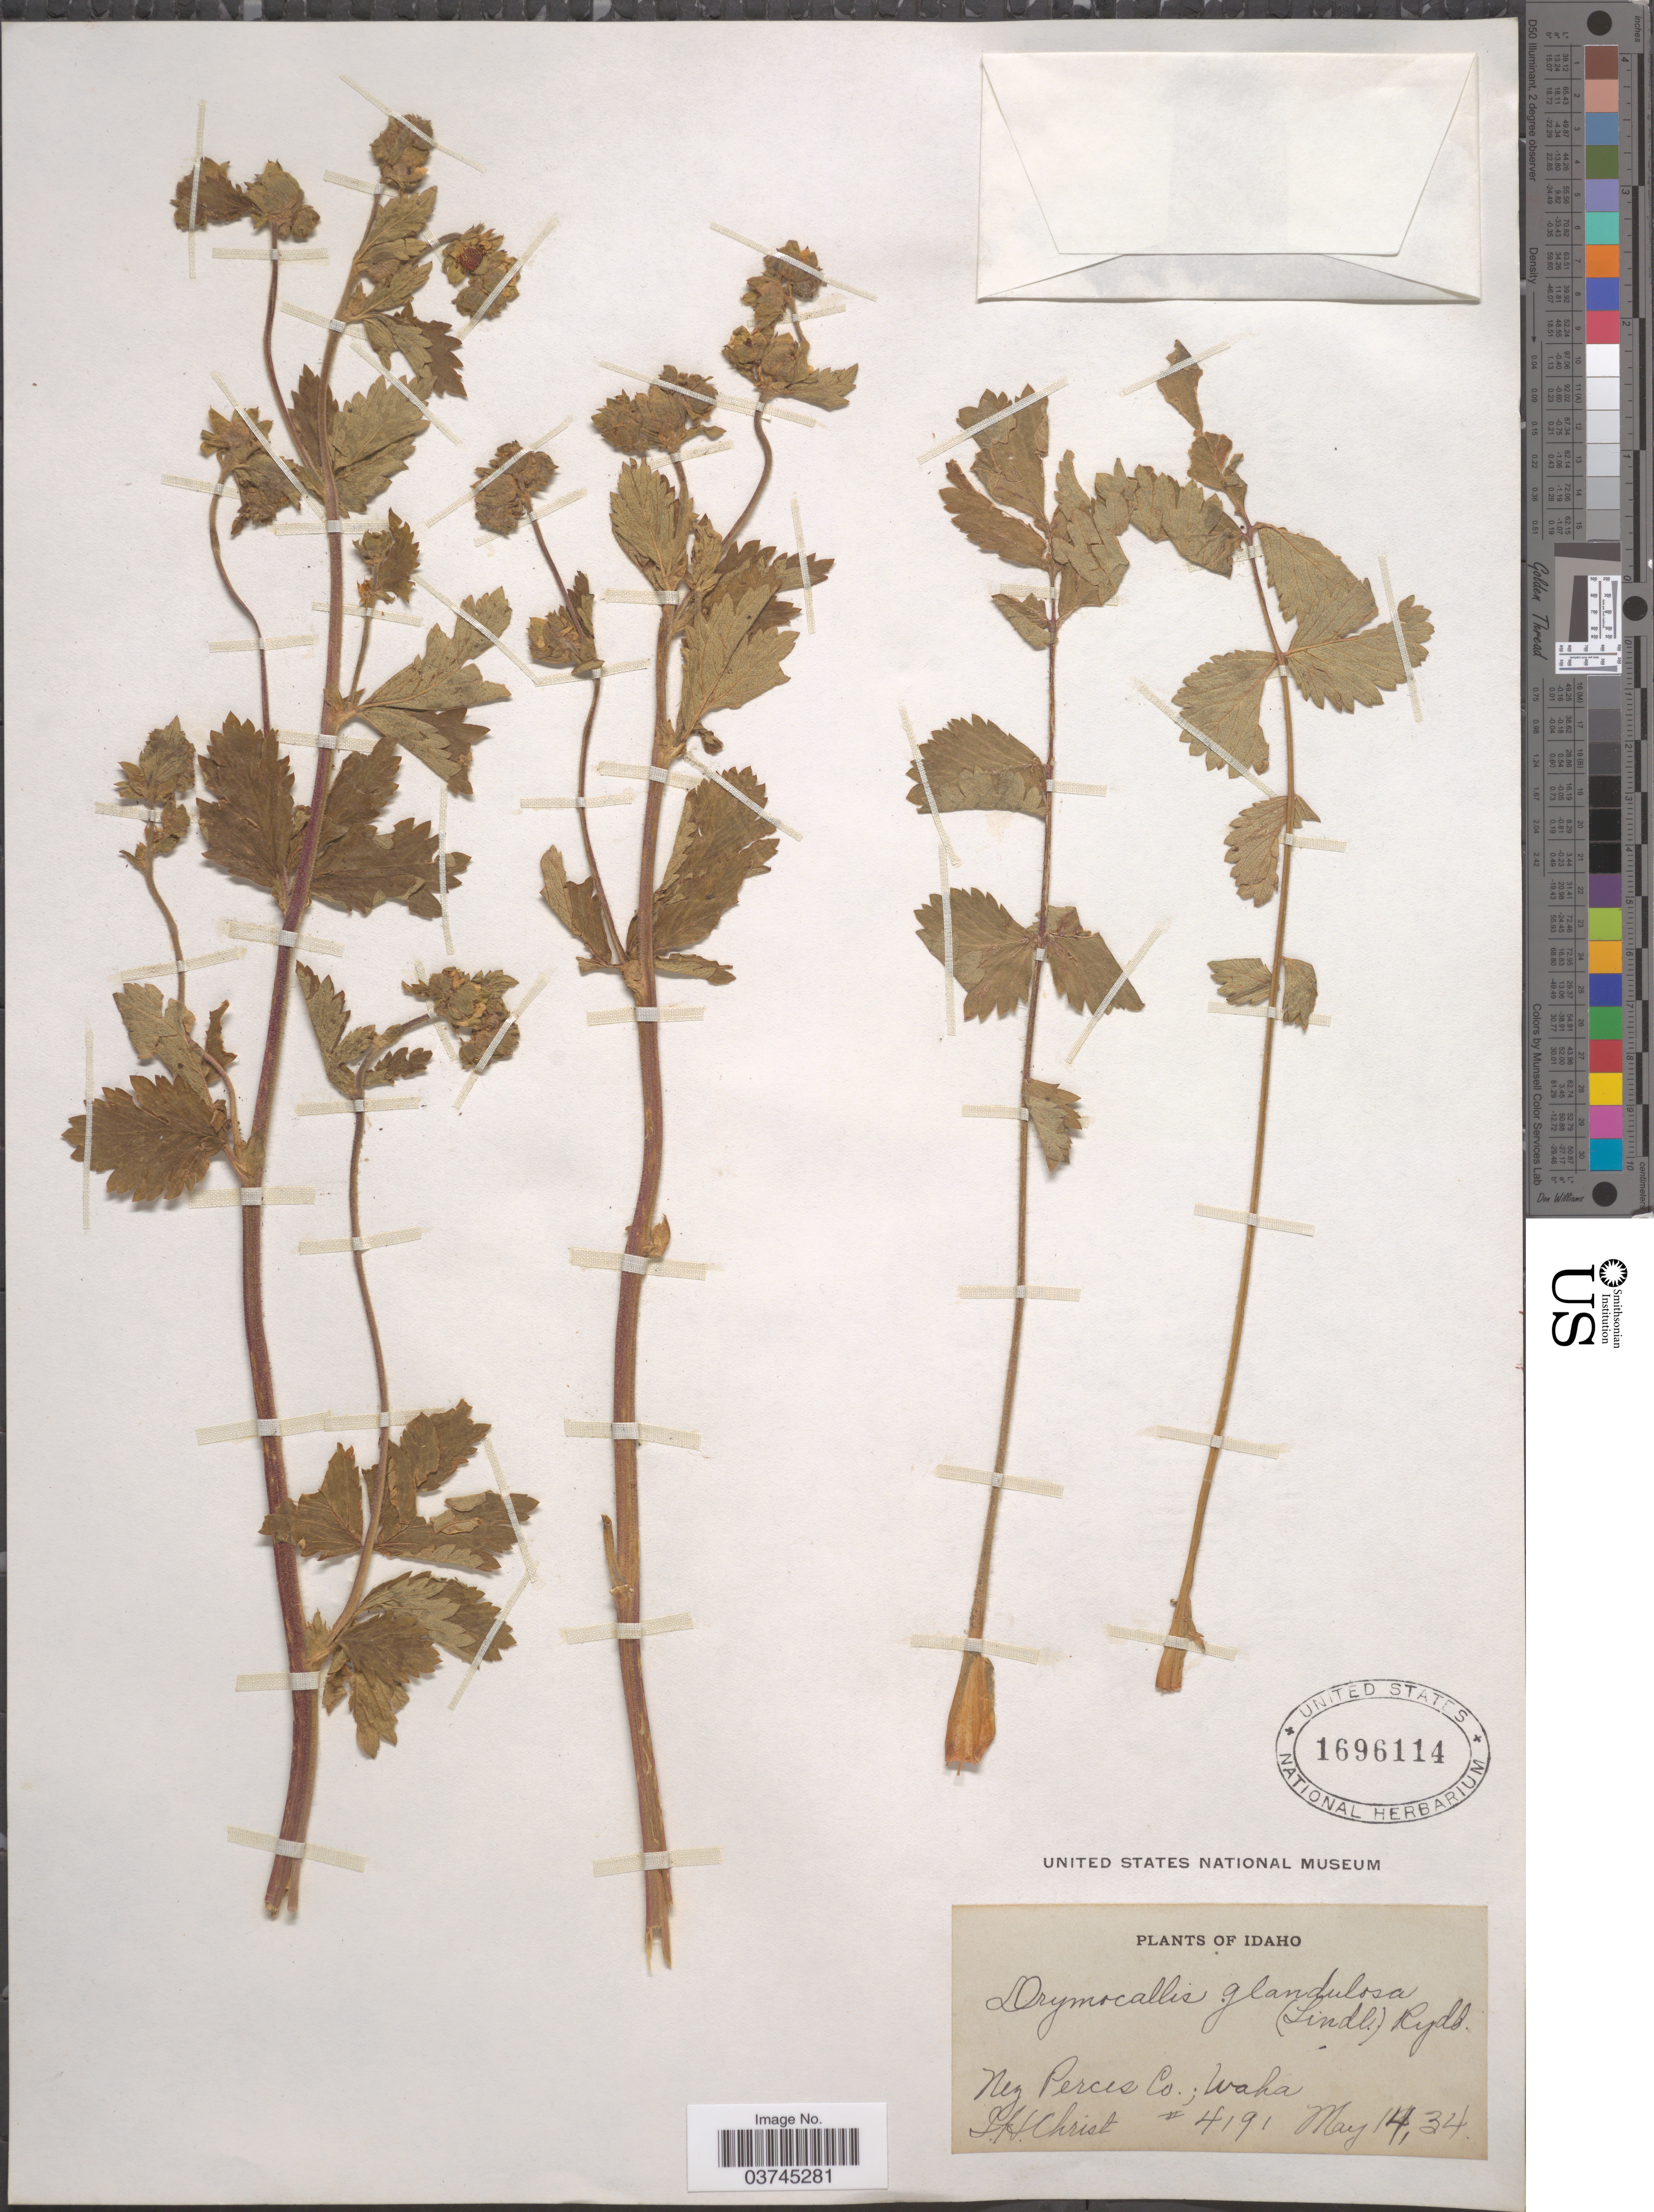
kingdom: Plantae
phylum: Tracheophyta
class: Magnoliopsida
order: Rosales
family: Rosaceae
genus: Drymocallis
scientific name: Drymocallis glandulosa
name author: (Lindl.) Rydb.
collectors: J. H. Christ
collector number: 4191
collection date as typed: Transcribed d/m/y: 14/5/34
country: United States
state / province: Idaho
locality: Nez Perces Co.; Waka.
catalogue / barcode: US 1696114